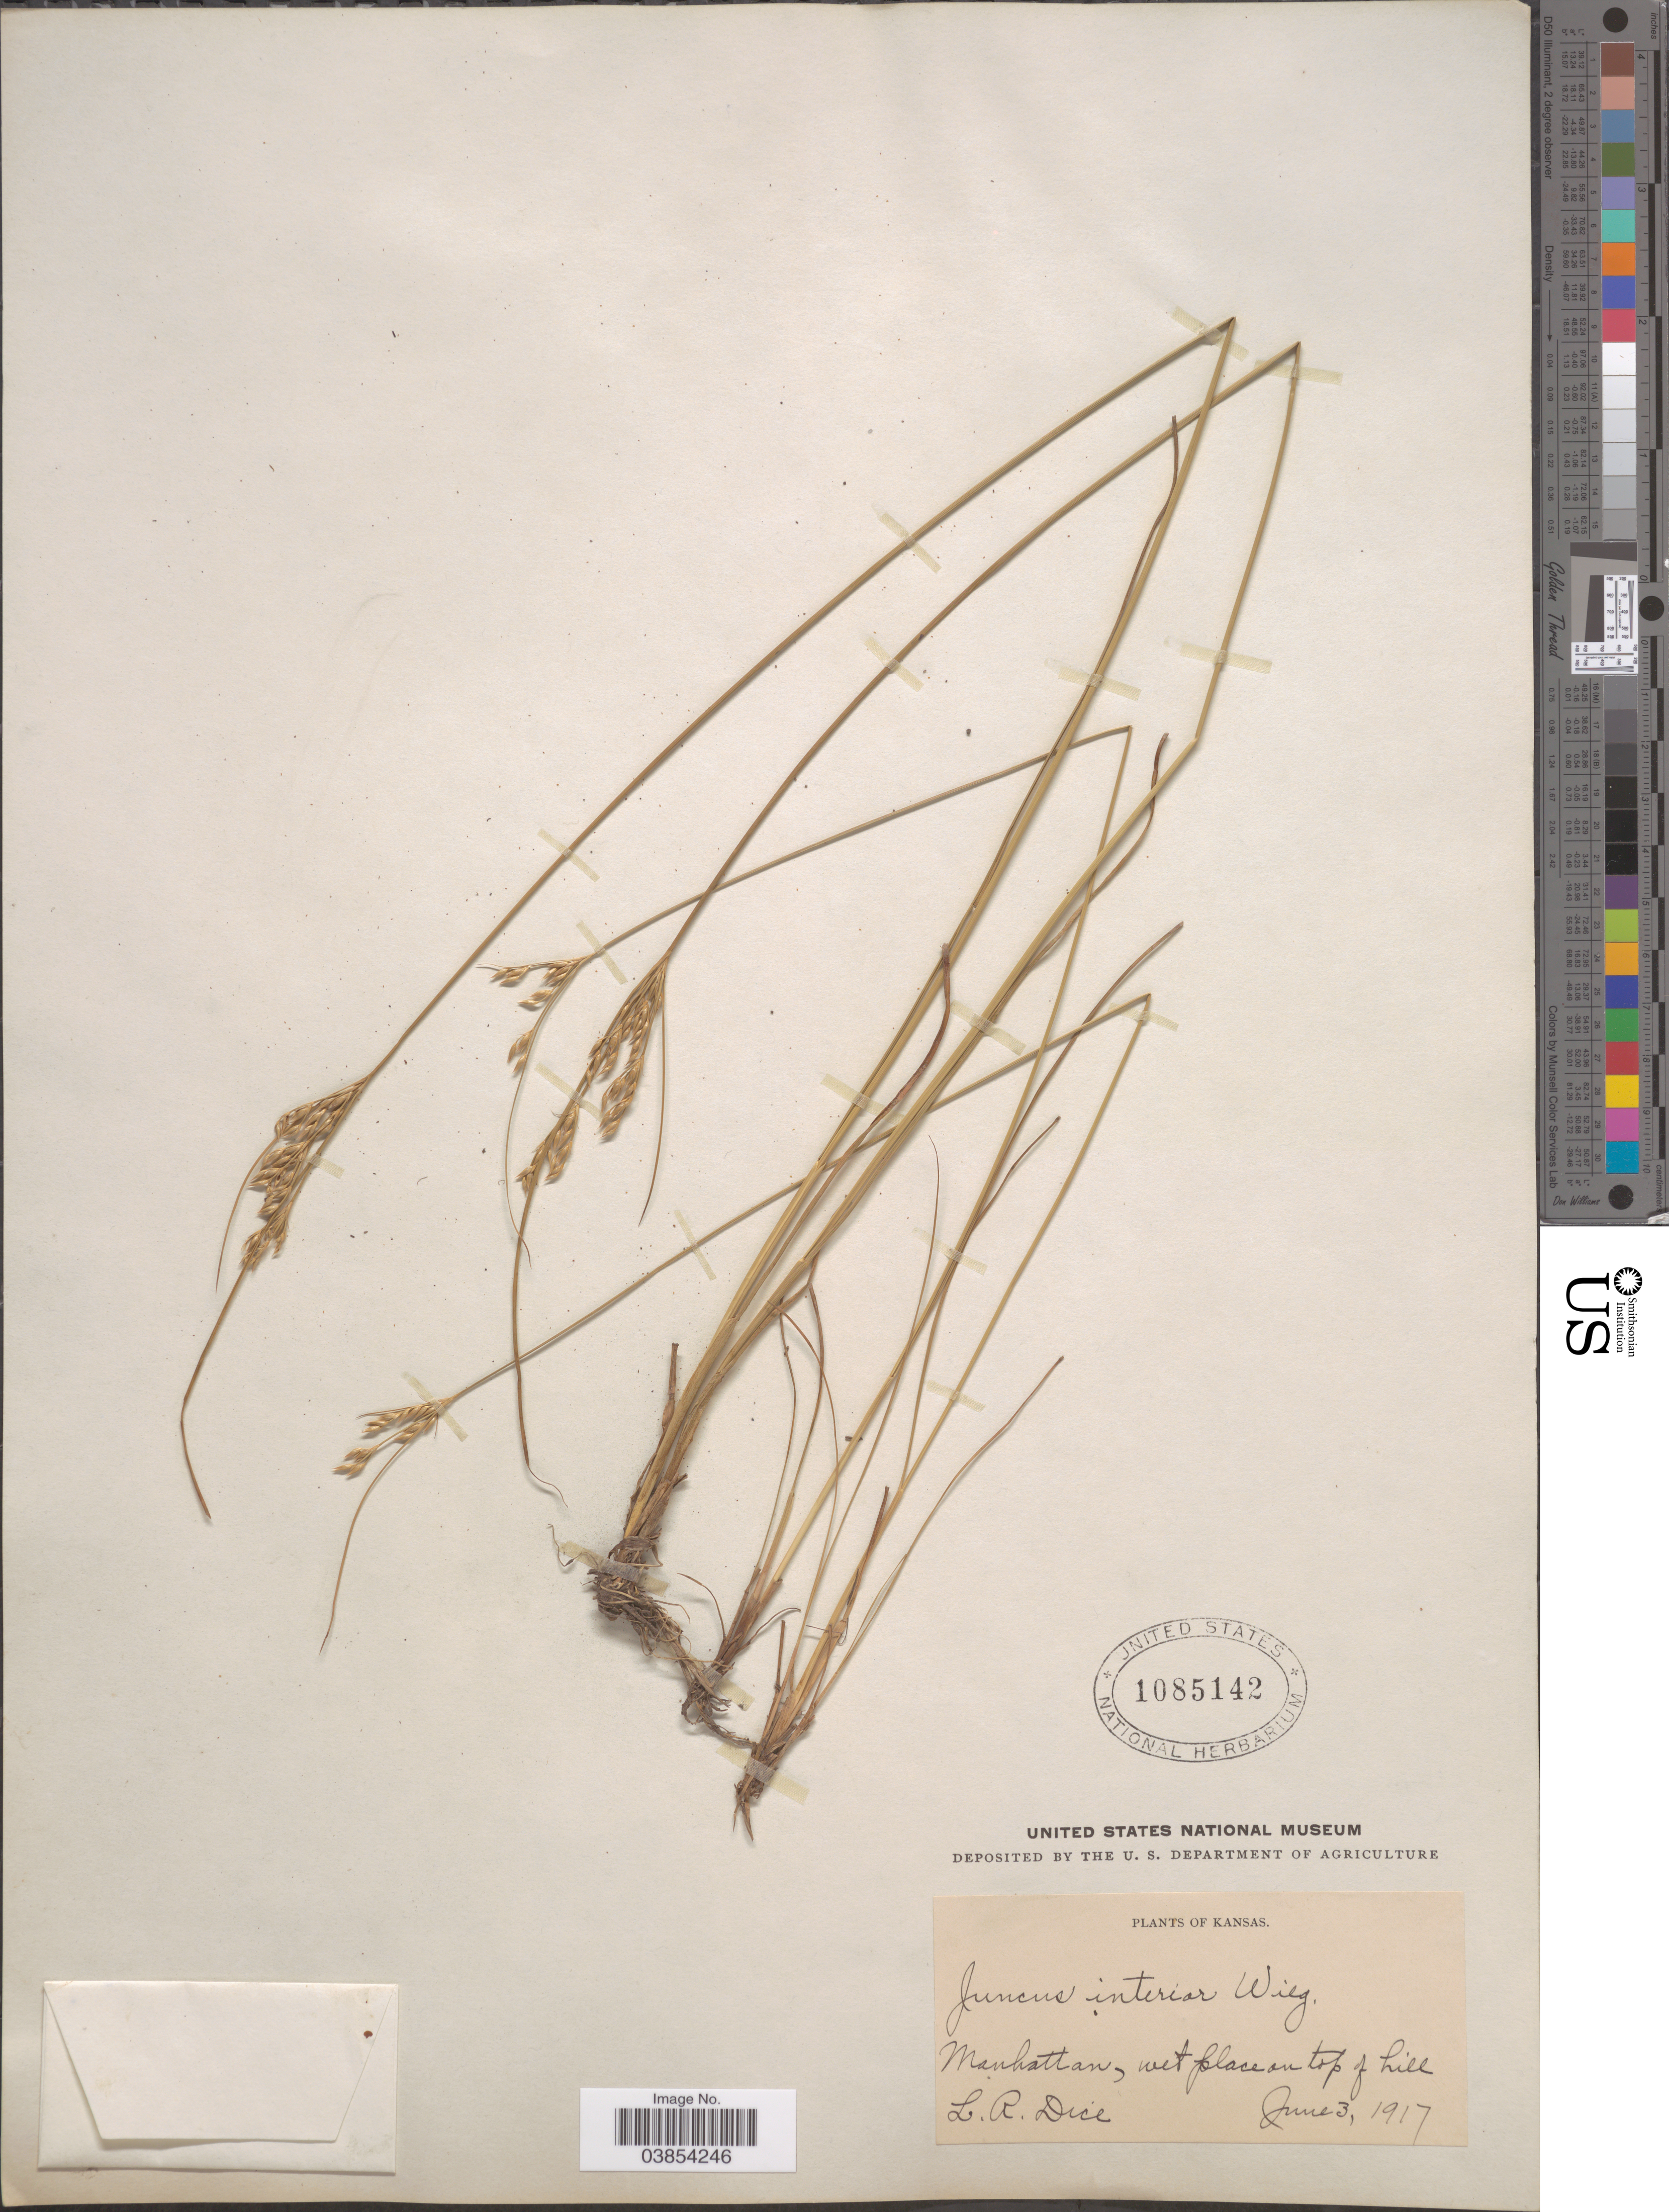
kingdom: Plantae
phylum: Tracheophyta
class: Liliopsida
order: Poales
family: Juncaceae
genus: Juncus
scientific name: Juncus interior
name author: Wiegand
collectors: L. Dice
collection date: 1917-06-03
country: United States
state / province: Kansas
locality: Manhattan, wet place on top of hill.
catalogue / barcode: US 1085142